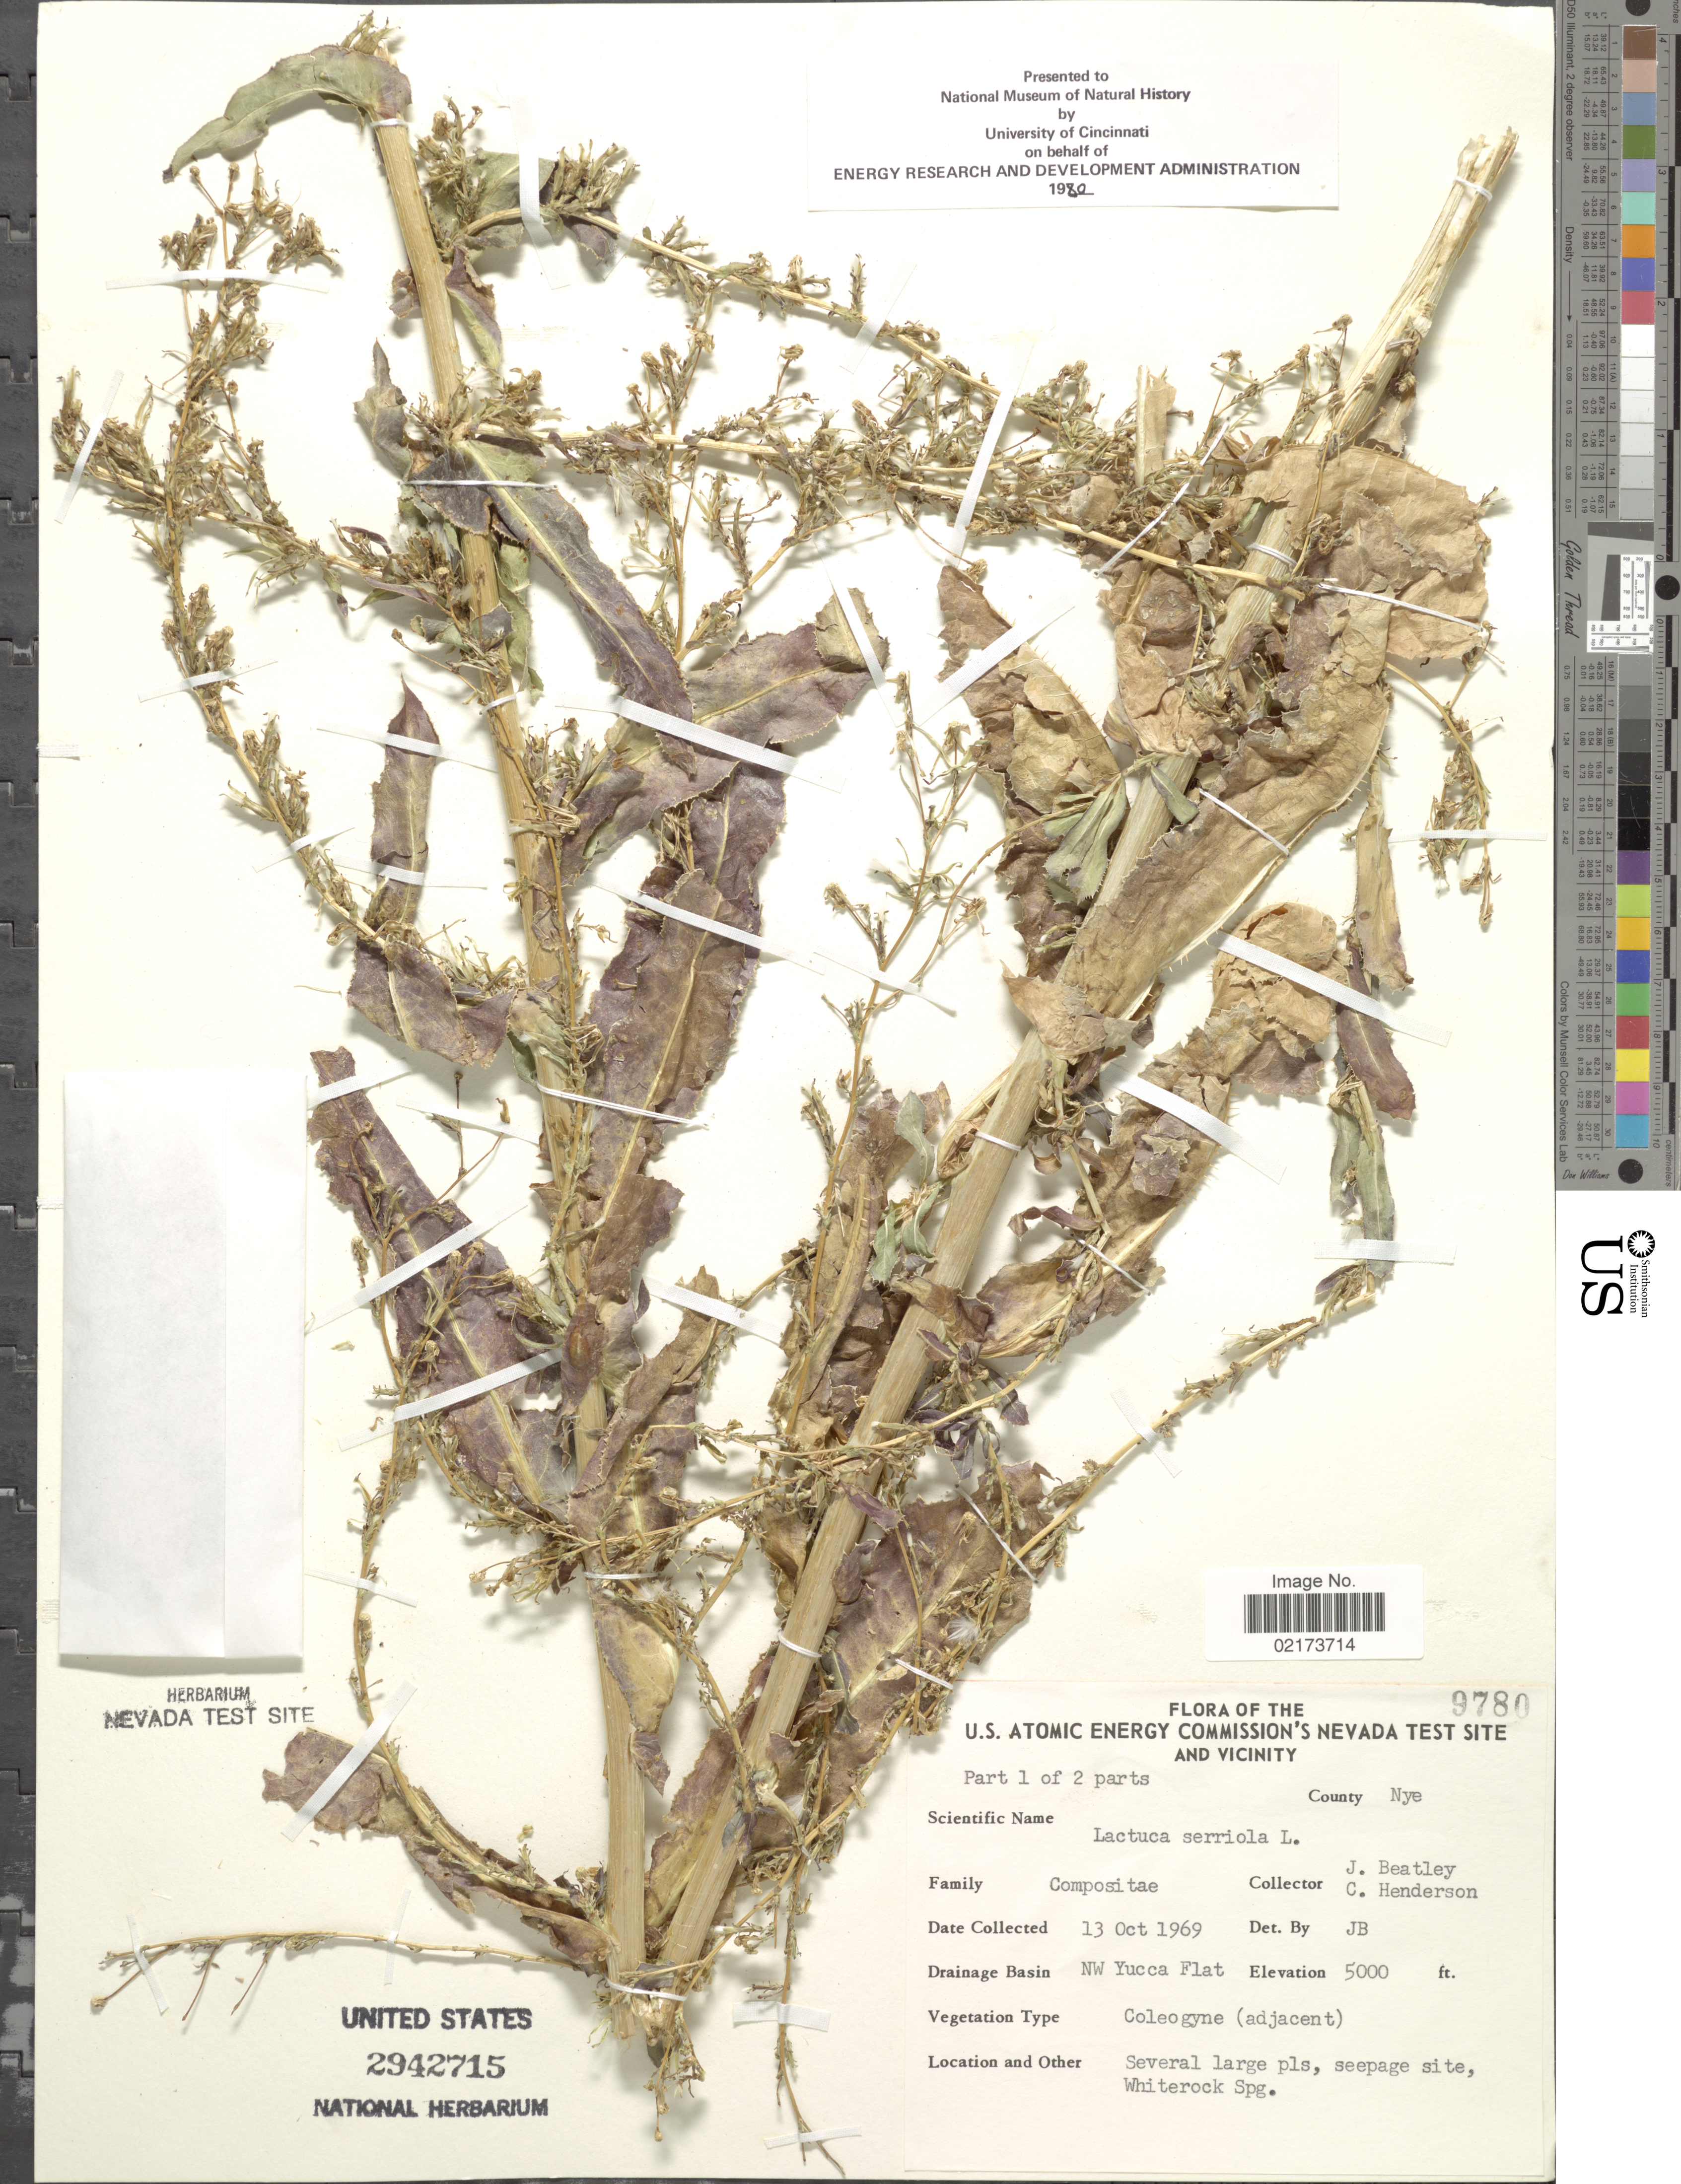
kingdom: Plantae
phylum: Tracheophyta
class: Magnoliopsida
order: Asterales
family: Asteraceae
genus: Lactuca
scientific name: Lactuca serriola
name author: L.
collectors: J. C. Beatley & C. Henderson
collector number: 9780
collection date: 1969-10-13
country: United States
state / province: Nevada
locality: U. S. Atomic Energy Commission's Nevada Test Site and Vicinity, County Nye, NW Yucca Flat, Whiterock Spg.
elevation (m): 1524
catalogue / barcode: US 2942715